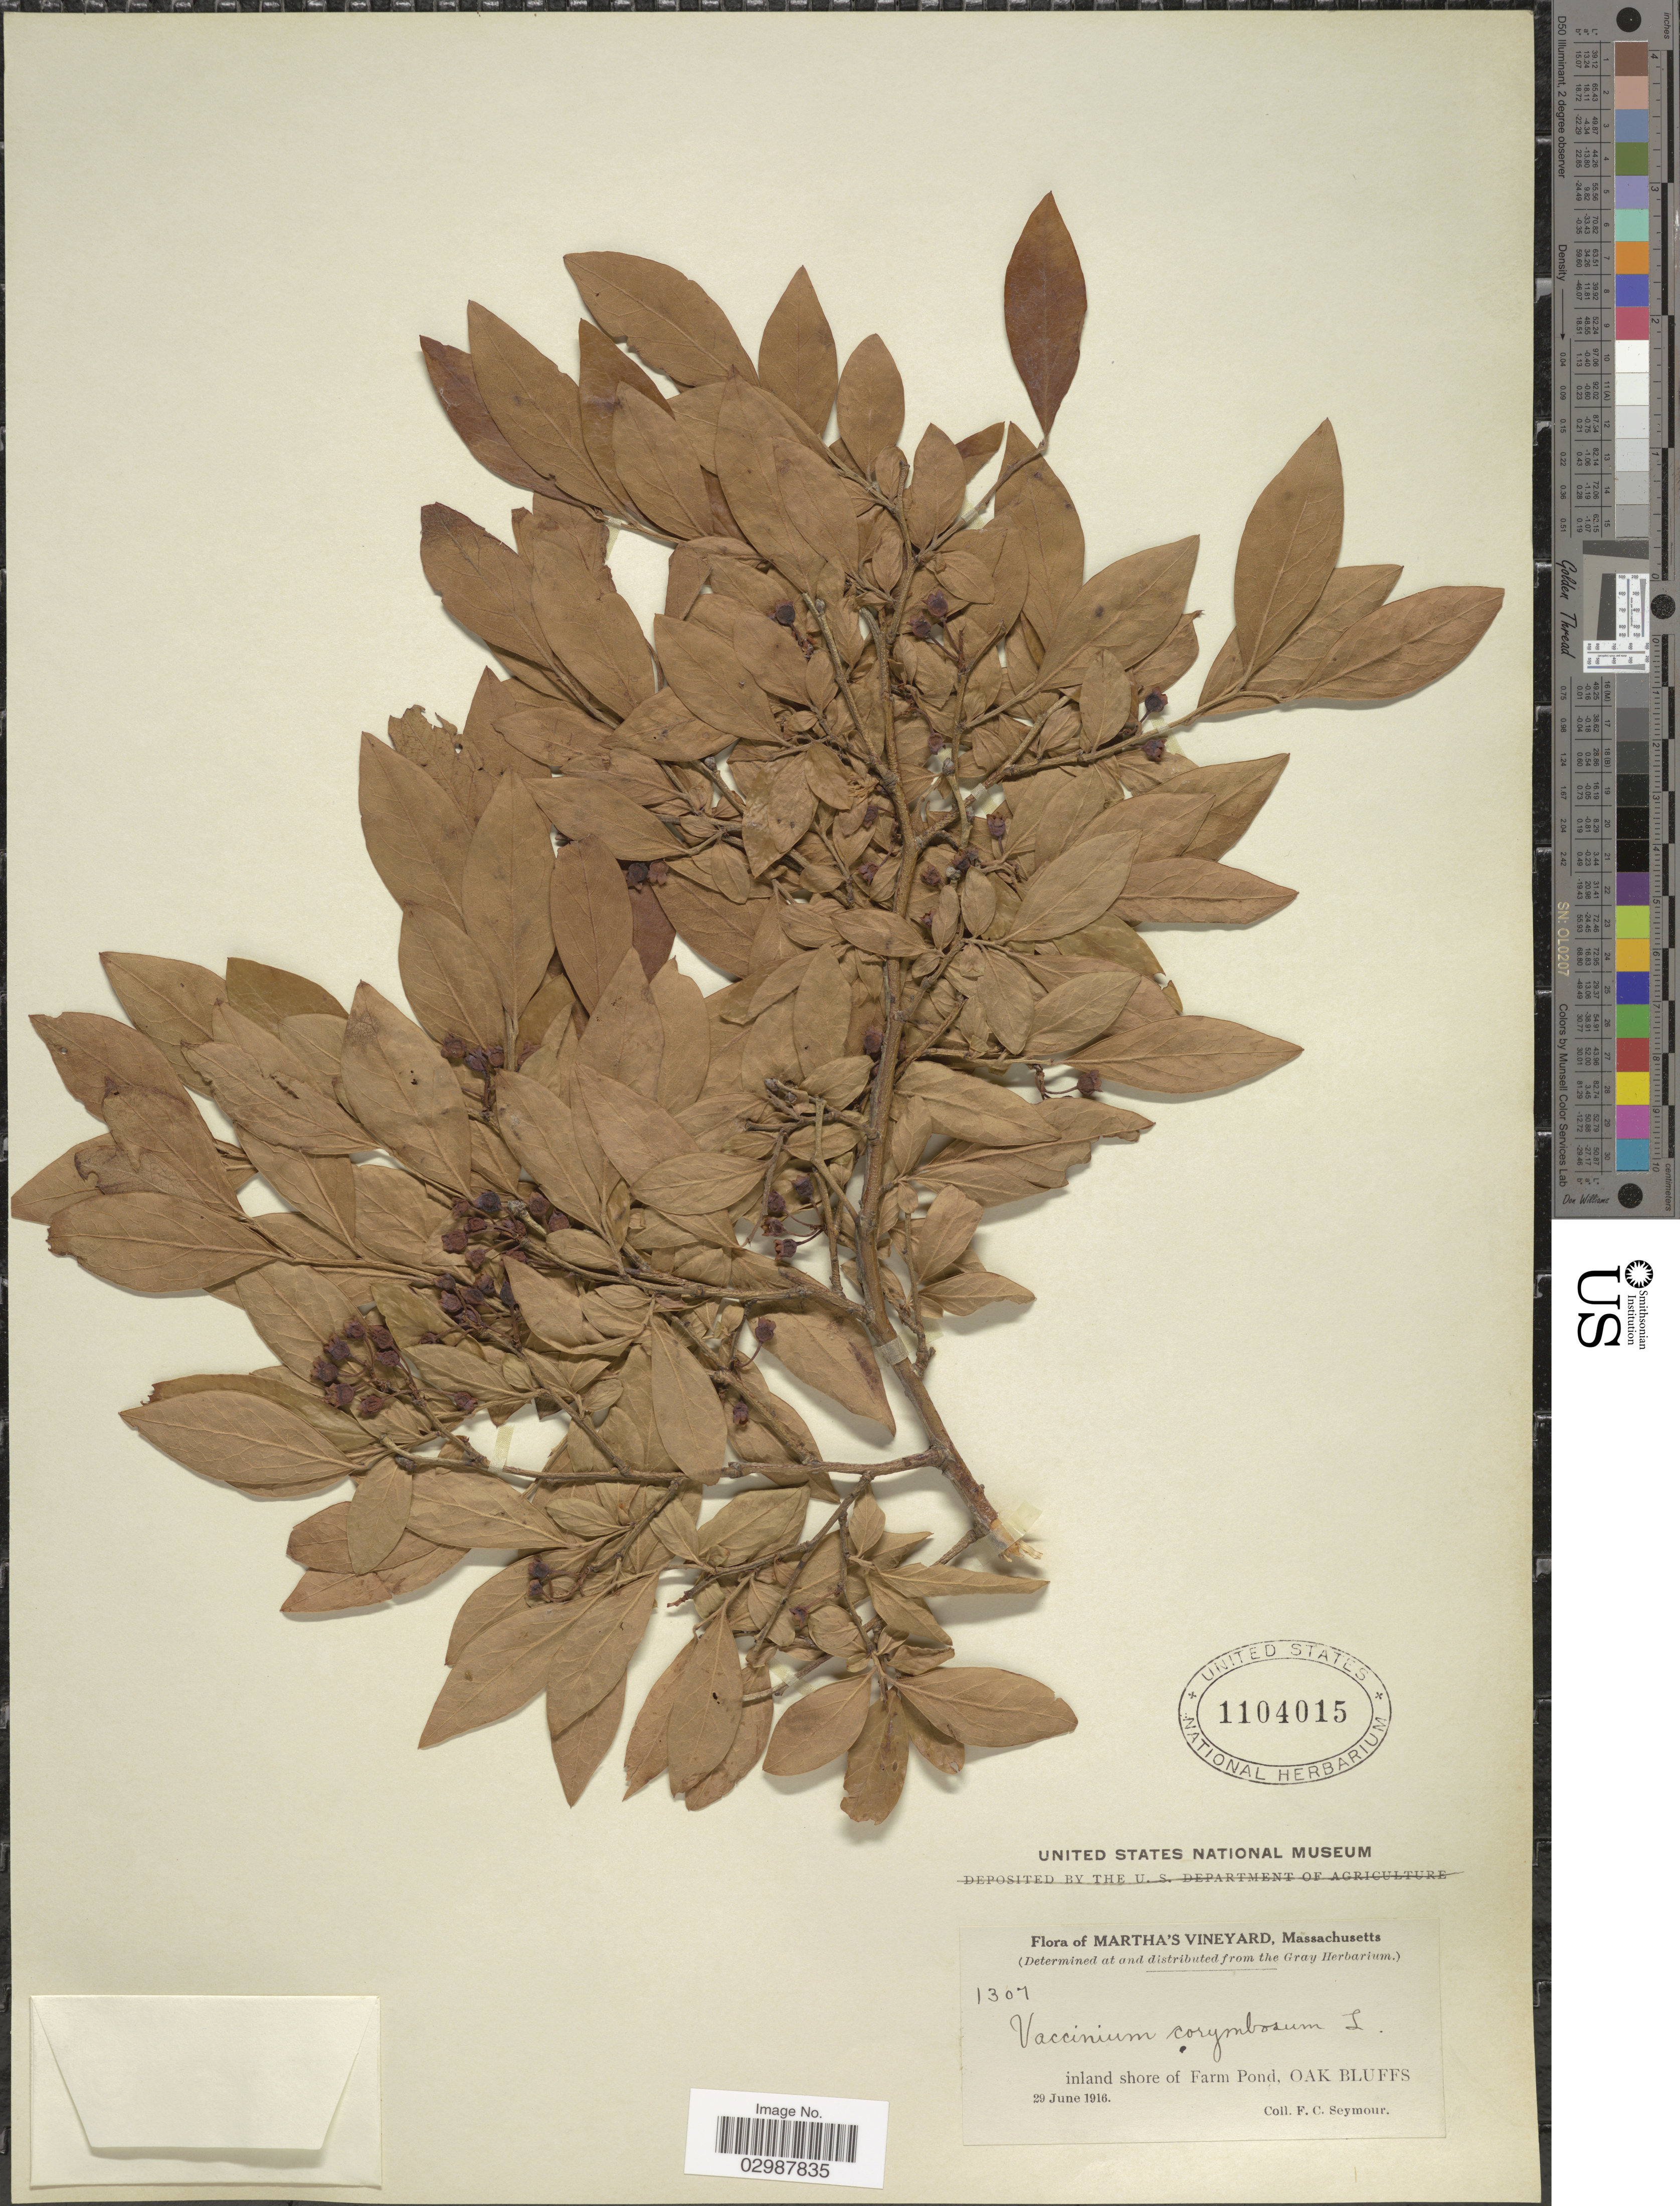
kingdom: Plantae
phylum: Tracheophyta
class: Magnoliopsida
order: Ericales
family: Ericaceae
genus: Vaccinium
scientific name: Vaccinium corymbosum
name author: L.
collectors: F. C. Seymour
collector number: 1307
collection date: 1916-06-29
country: United States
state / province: Massachusetts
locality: Martha's Vineyard. inland shore of Farm Pond, Oak Bluffs.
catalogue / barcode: US 1104015